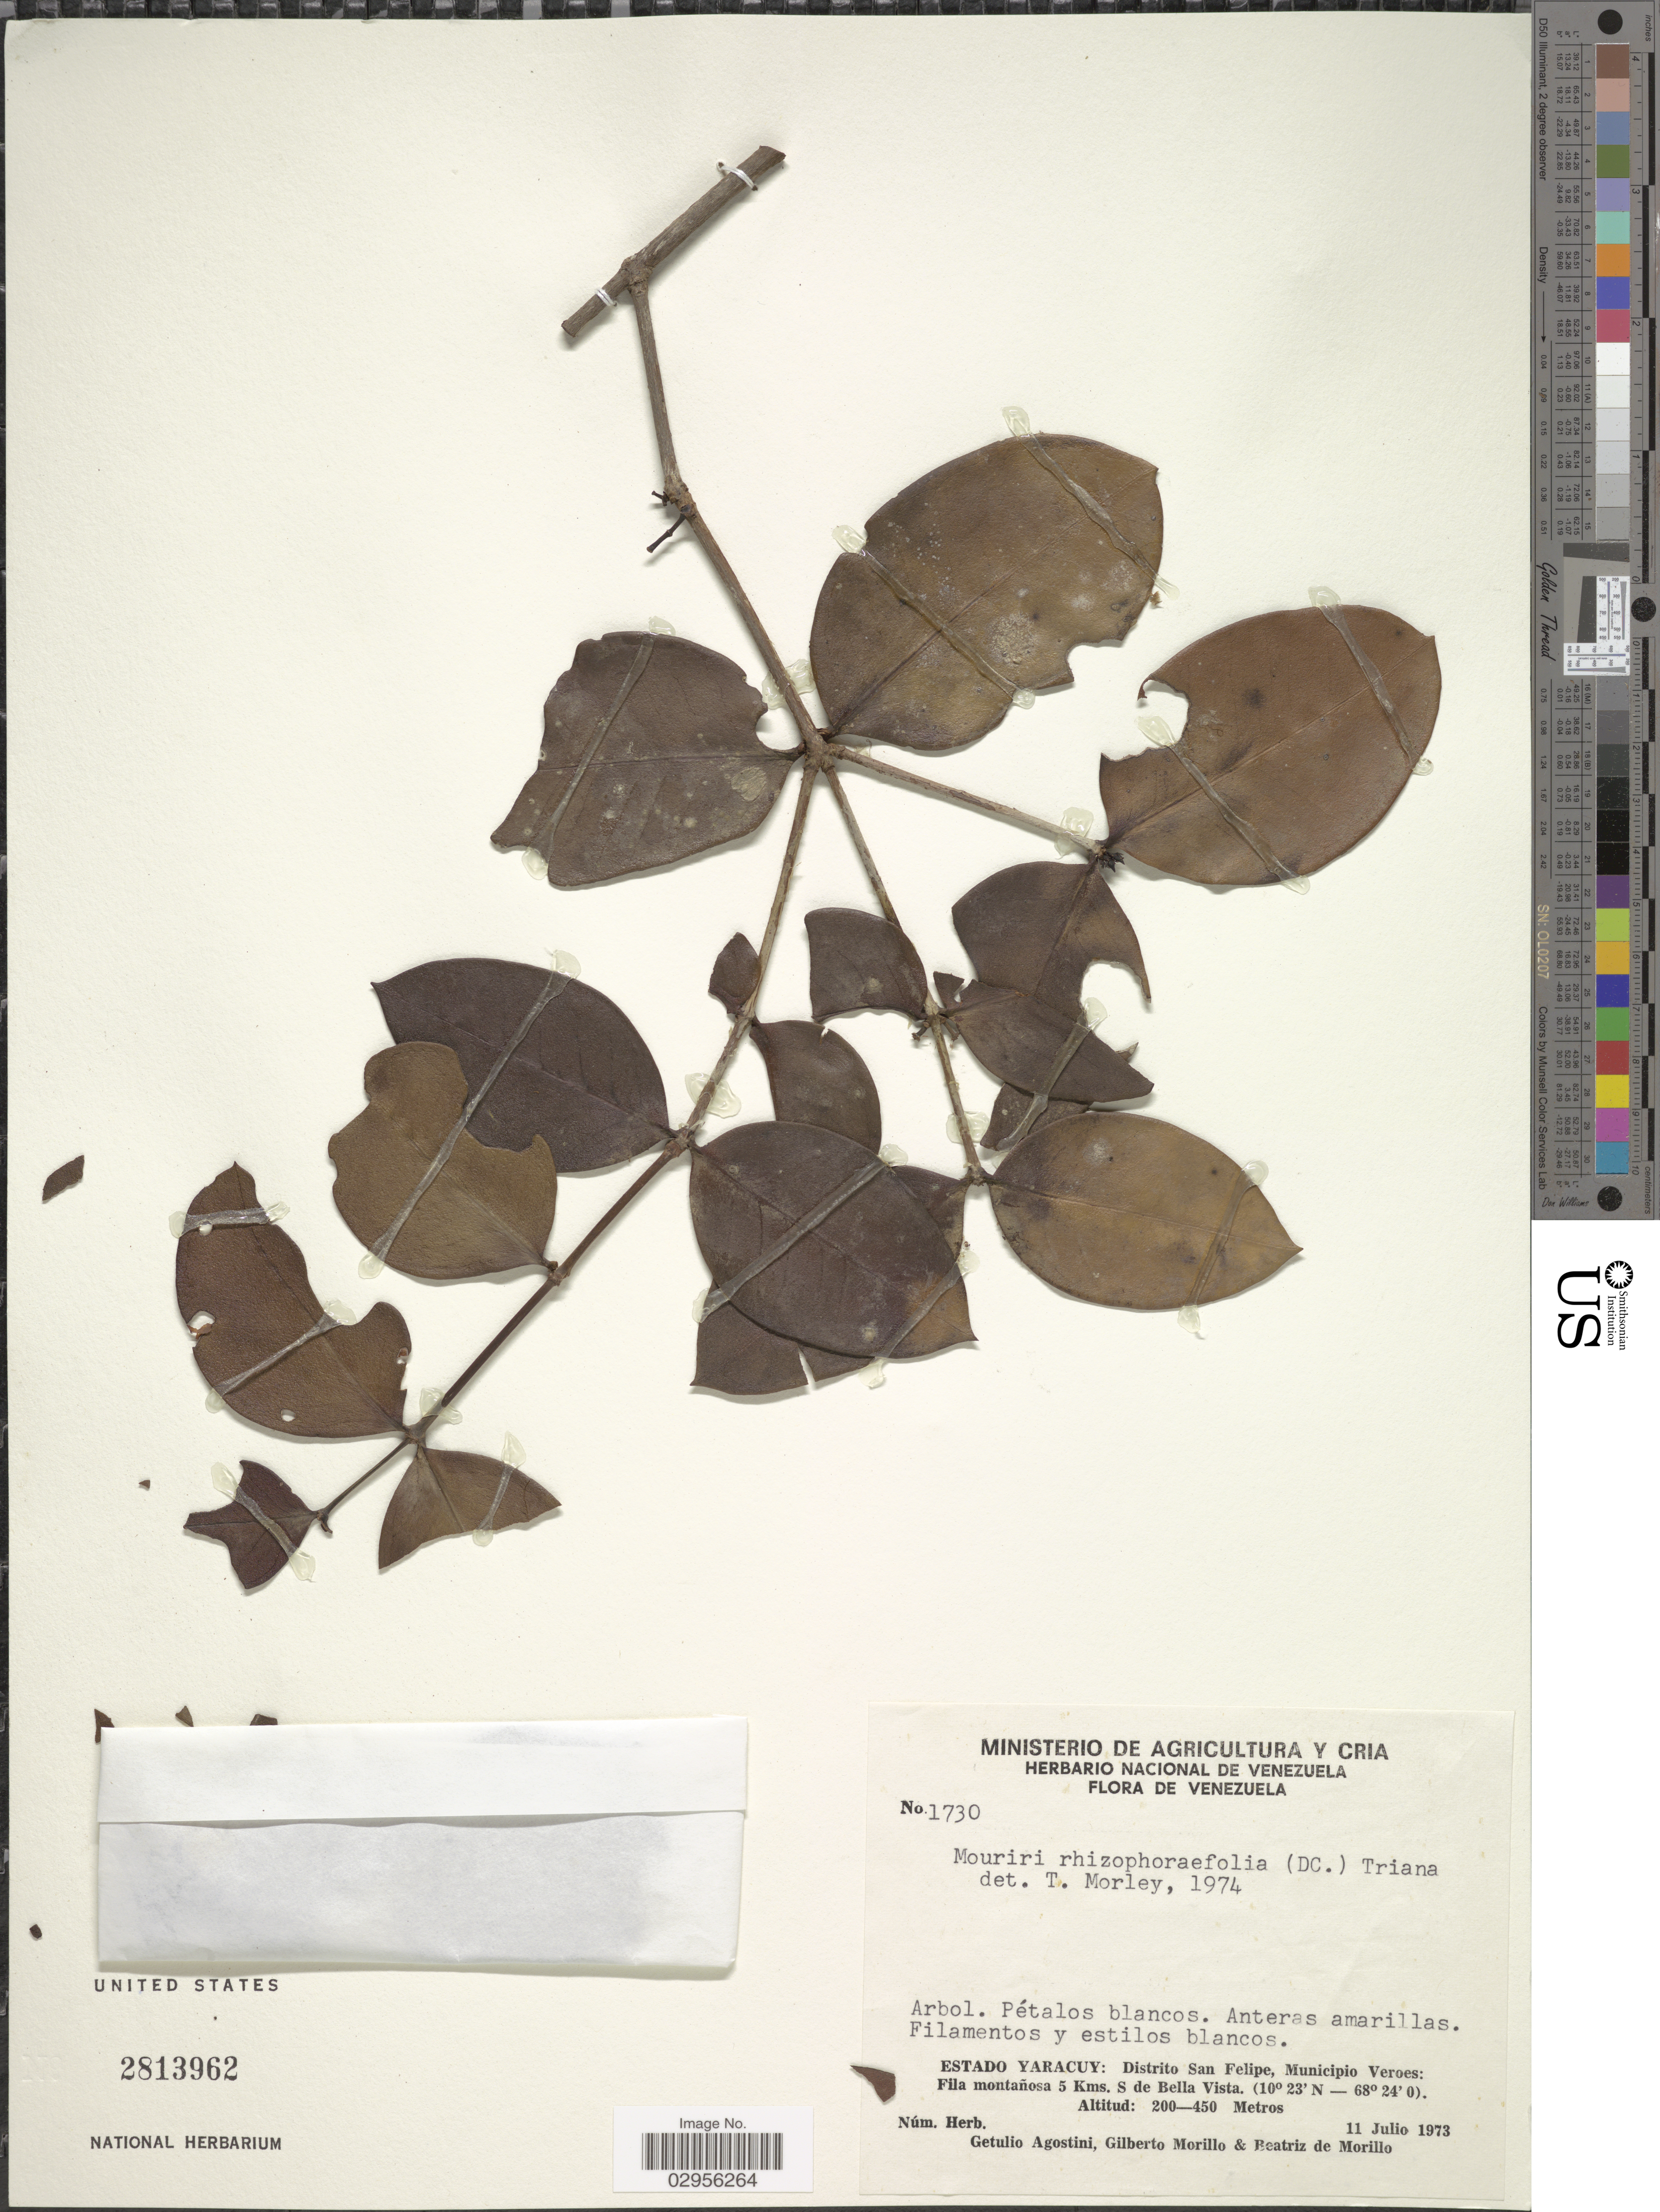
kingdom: Plantae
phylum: Tracheophyta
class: Magnoliopsida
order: Myrtales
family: Melastomataceae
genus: Mouriri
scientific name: Mouriri rhizophorifolia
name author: (DC.) Triana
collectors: G. Agostini, G. N. Morillo & B. Morillo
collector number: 1730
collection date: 1973-07-11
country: Venezuela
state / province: Yaracuy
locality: Distrito San Felipe, Municipio Veroes: Fila montañosa 5 Kms. S de Bella Vista.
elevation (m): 200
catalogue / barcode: US 2813962